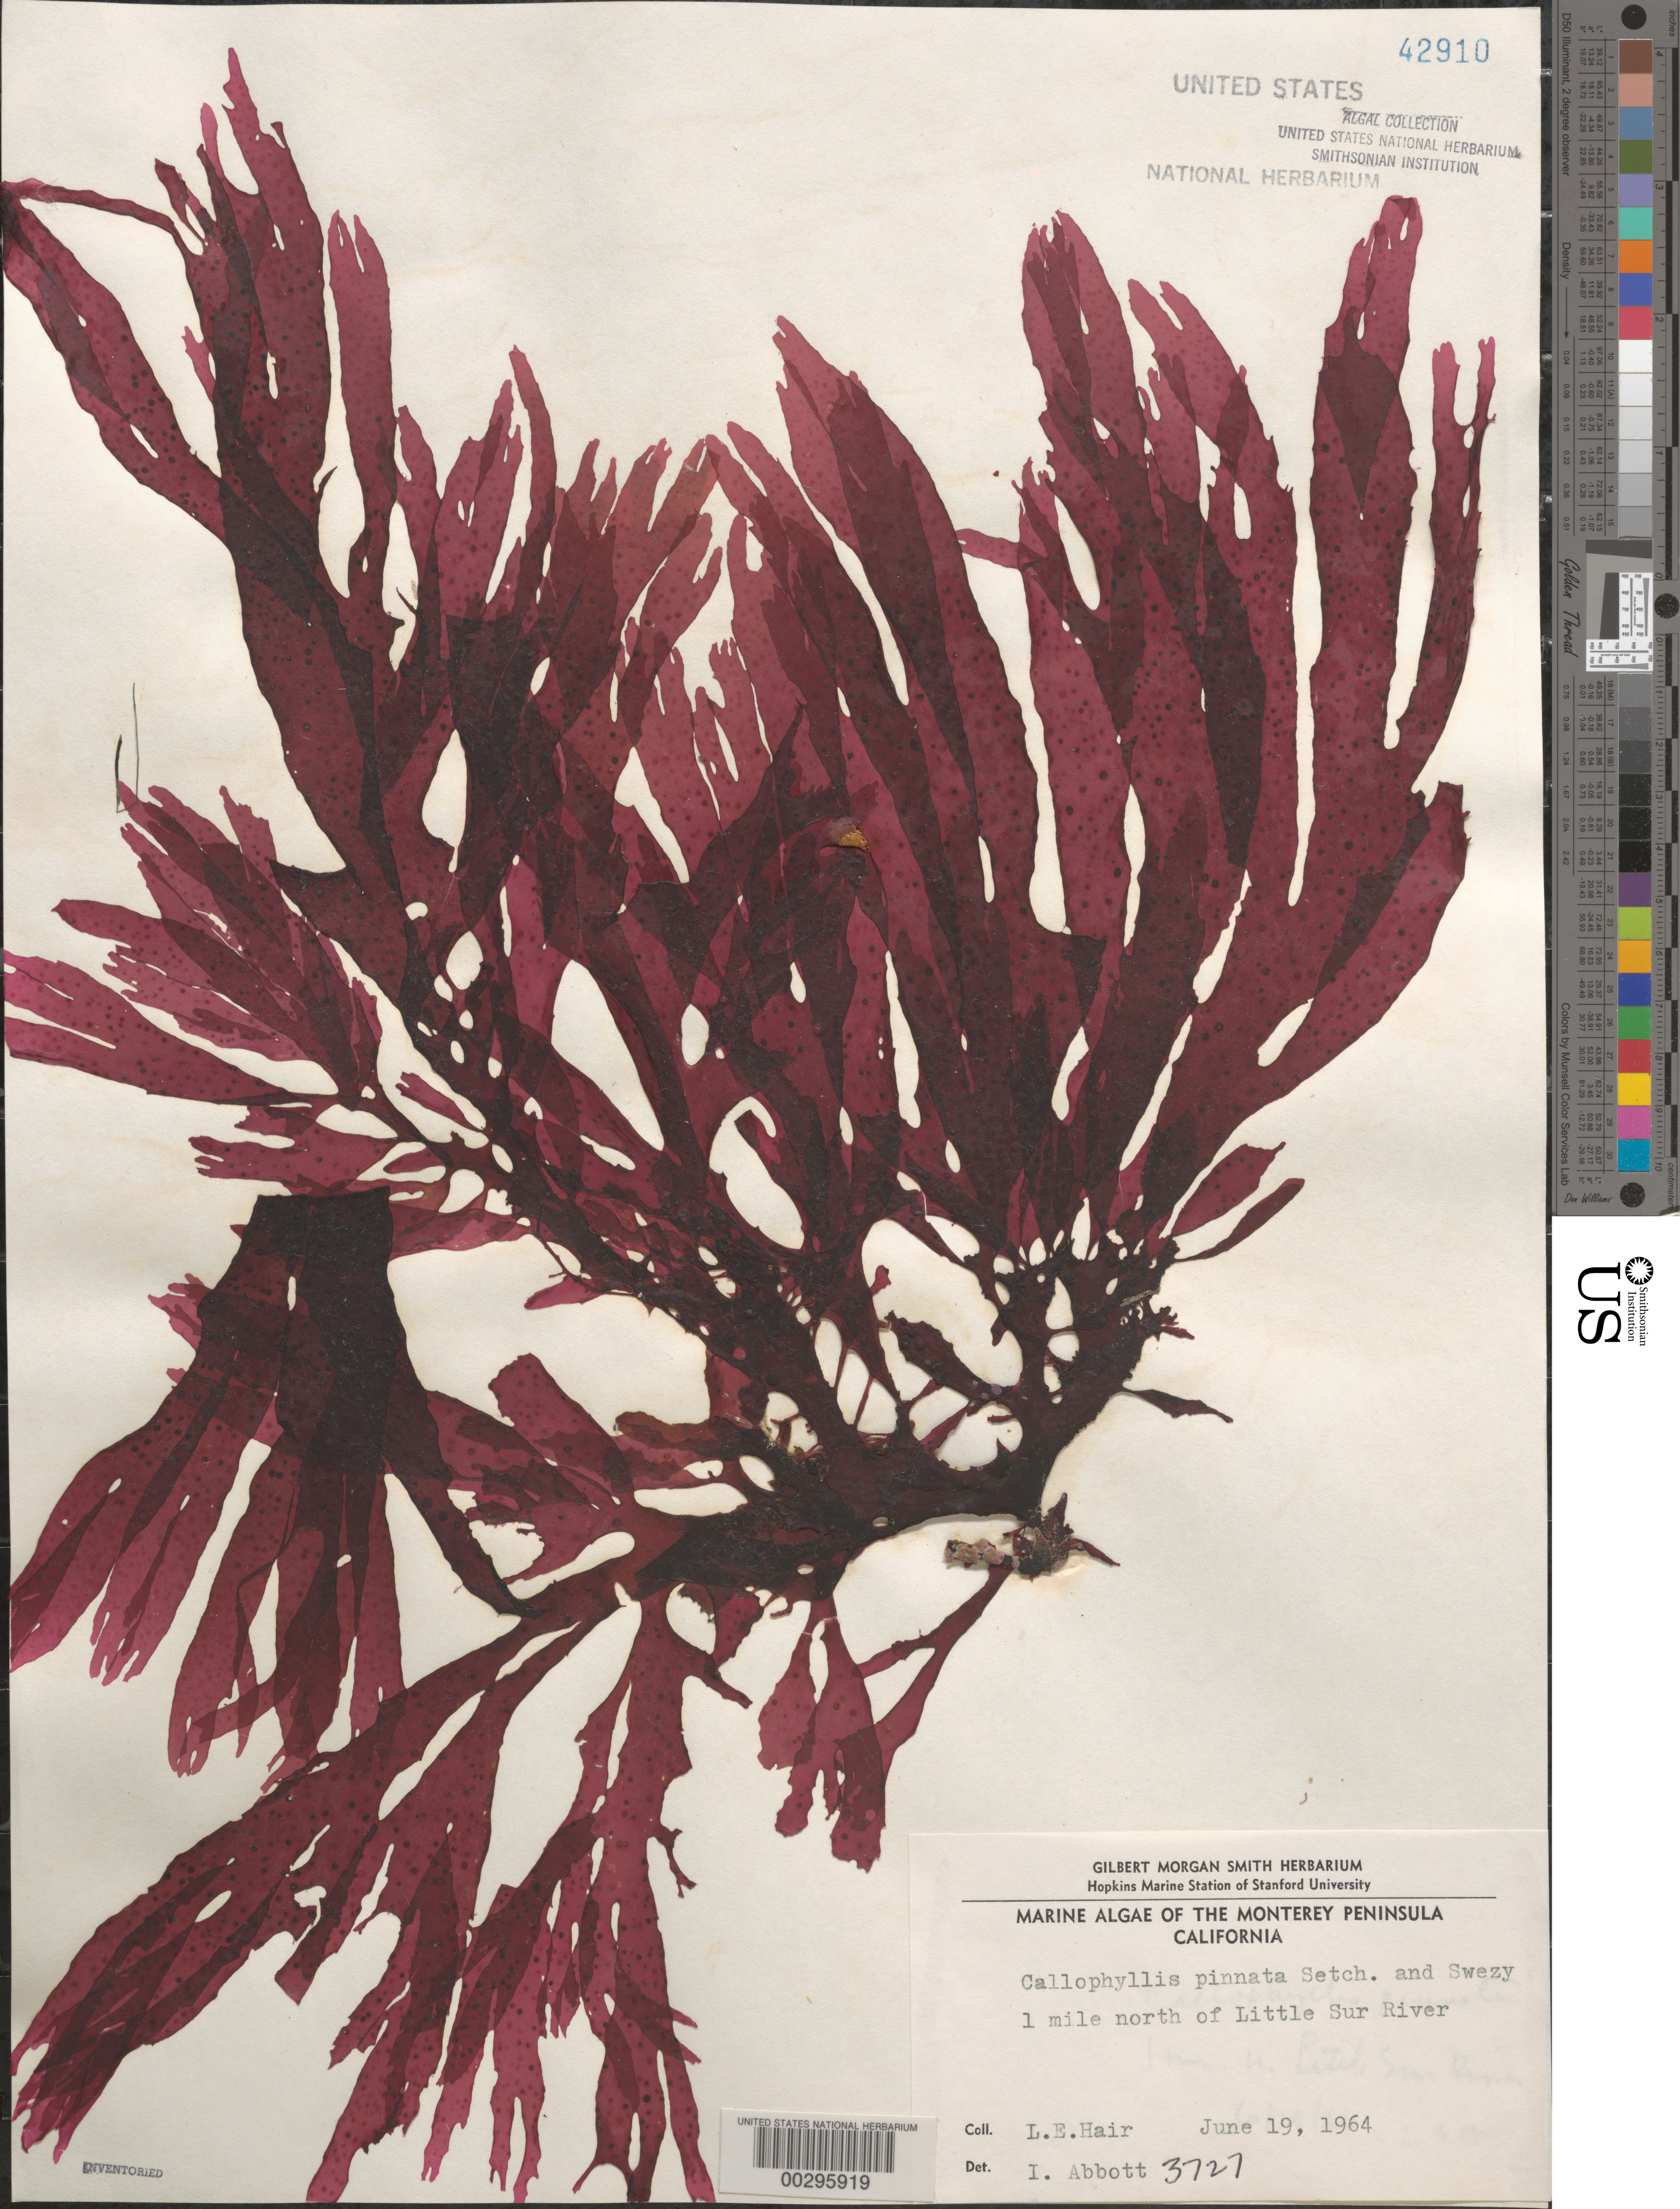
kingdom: Plantae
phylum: Rhodophyta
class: Florideophyceae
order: Gigartinales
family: Kallymeniaceae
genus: Callophyllis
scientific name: Callophyllis pinnata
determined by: Abbott, Isabella A.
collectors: L. Hair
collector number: IAA 3727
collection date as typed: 19 Jun 1964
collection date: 1964-06-19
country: United States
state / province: California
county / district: Monterey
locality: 1 mile north of Little Sur River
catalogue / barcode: US 42910